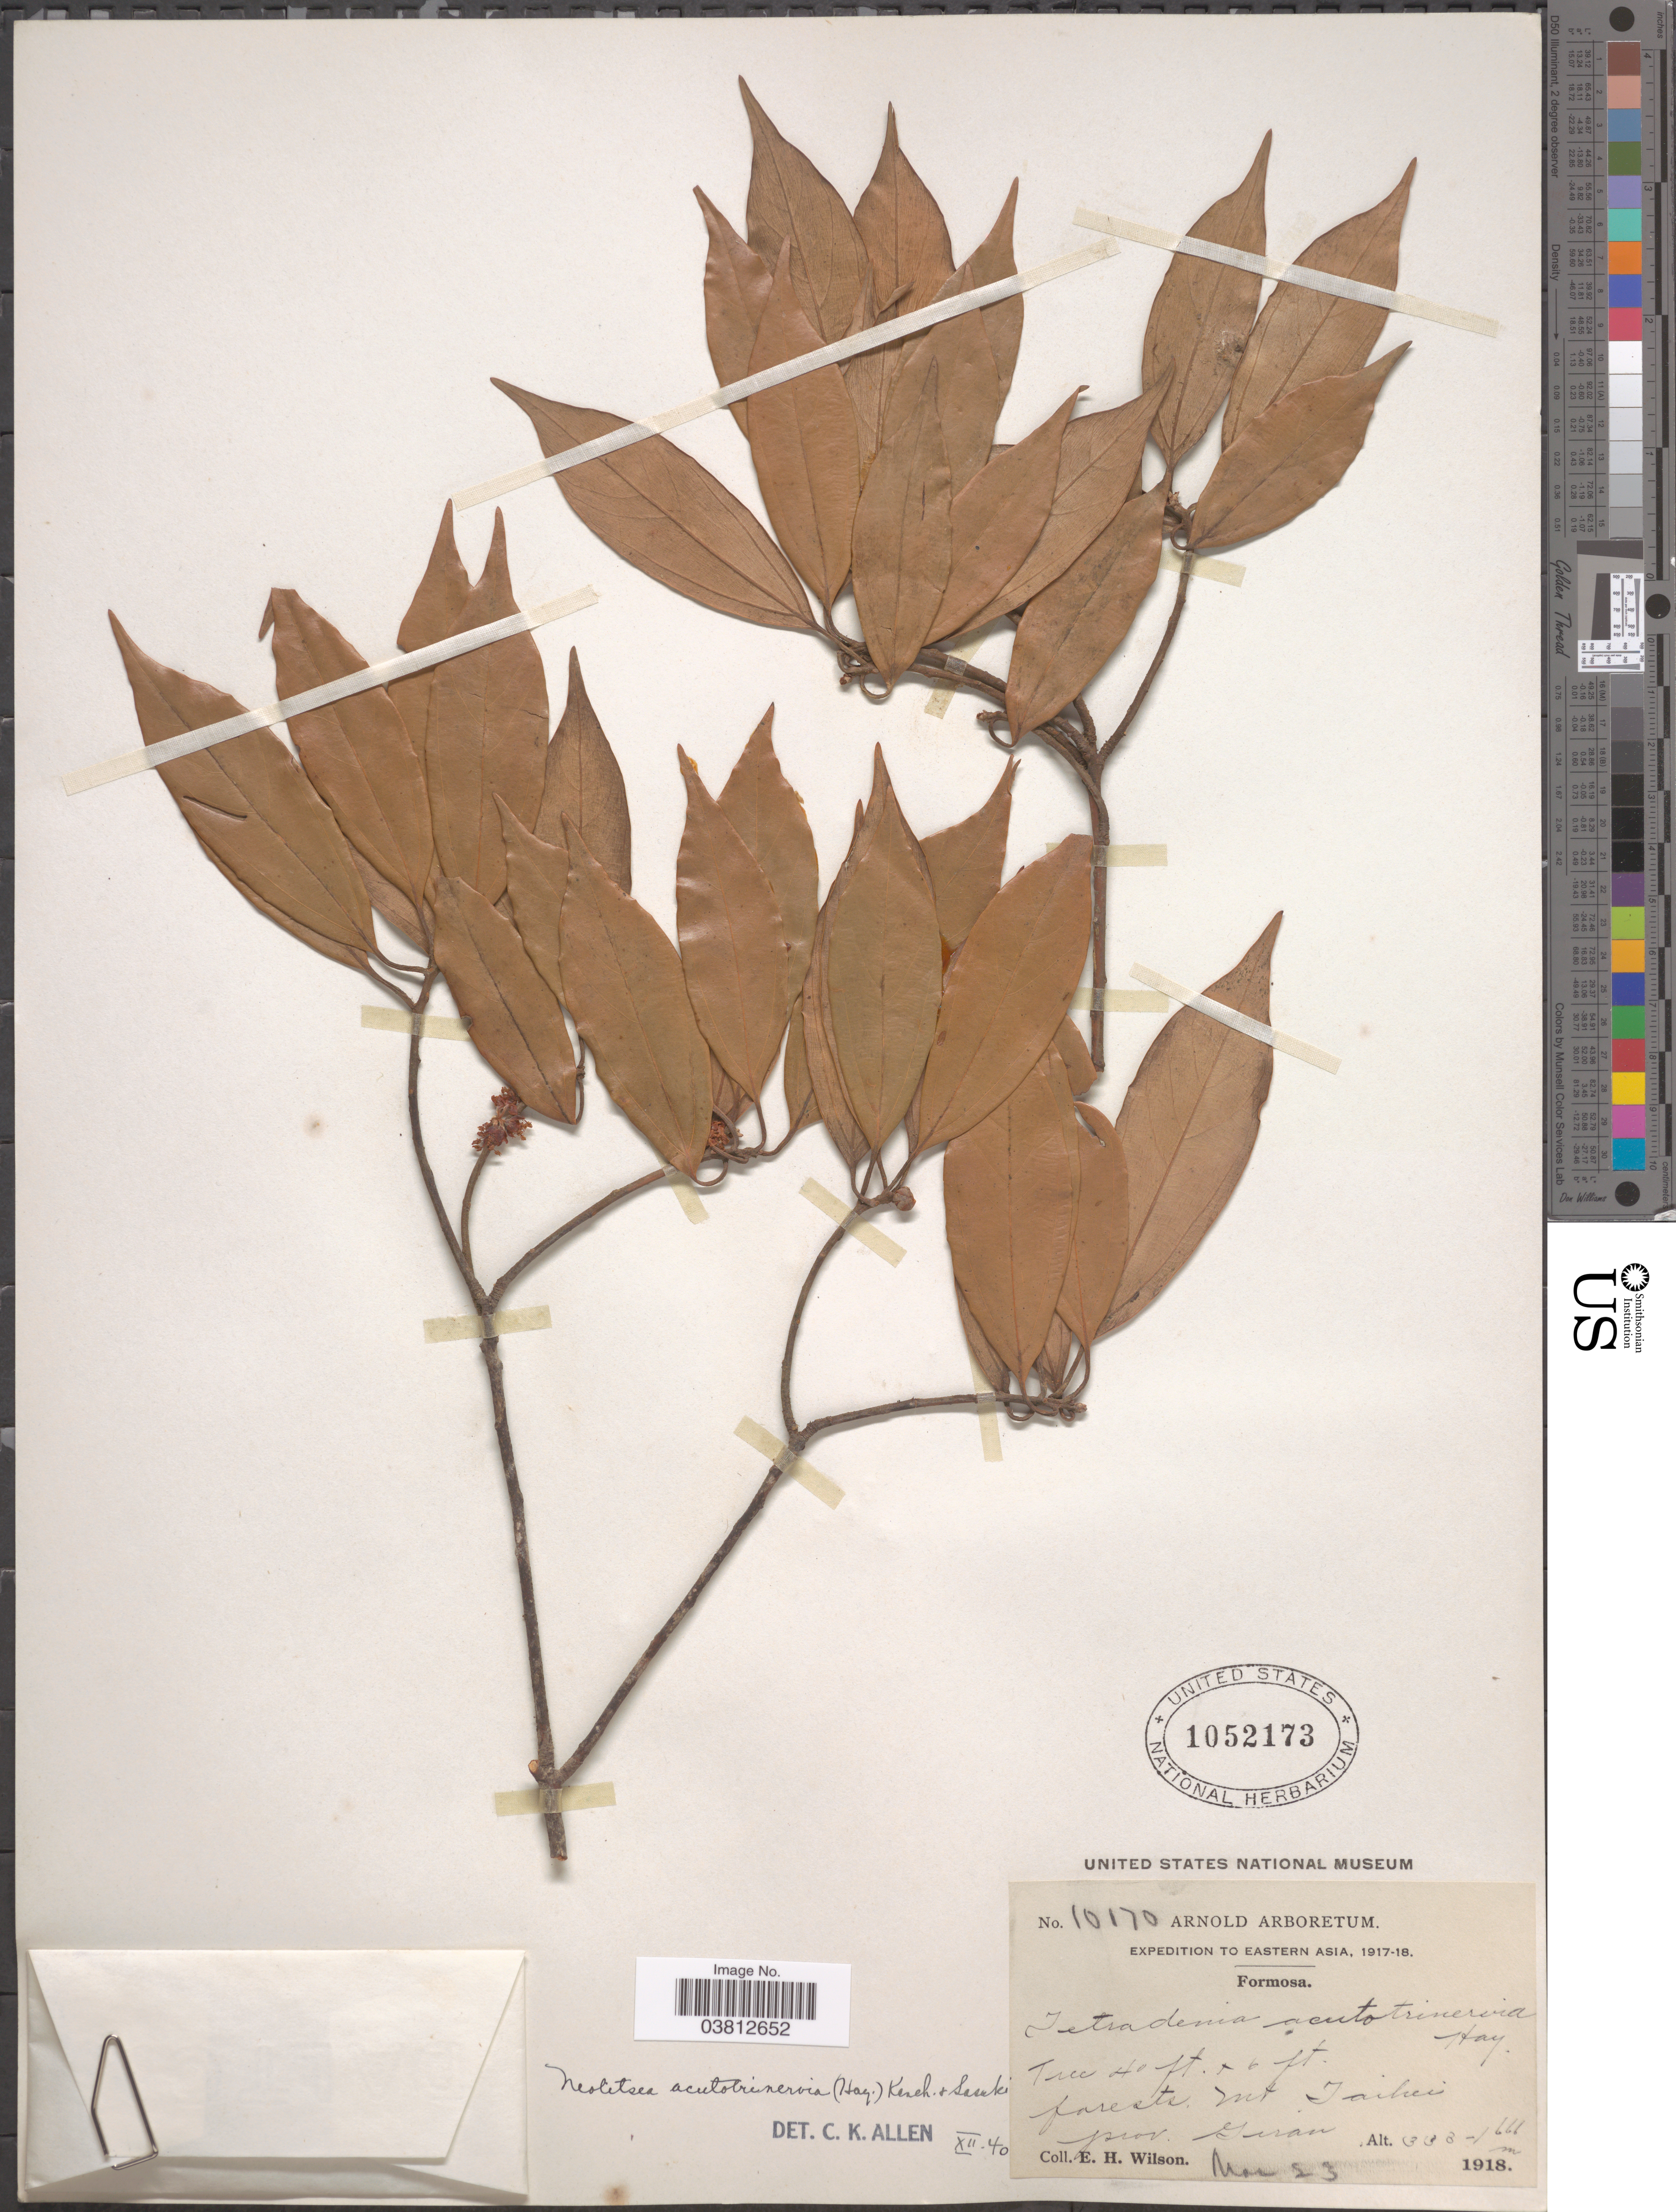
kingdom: Plantae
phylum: Tracheophyta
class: Magnoliopsida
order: Laurales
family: Lauraceae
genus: Neolitsea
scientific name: Neolitsea acutotrinervia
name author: Kaneh. & Sasaki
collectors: E. Wilson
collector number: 10170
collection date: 1918-03-23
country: Taiwan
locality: Eastern Asia. Formosa. Forests mt. Taihei Prov. Giran.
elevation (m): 333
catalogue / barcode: US 1052173